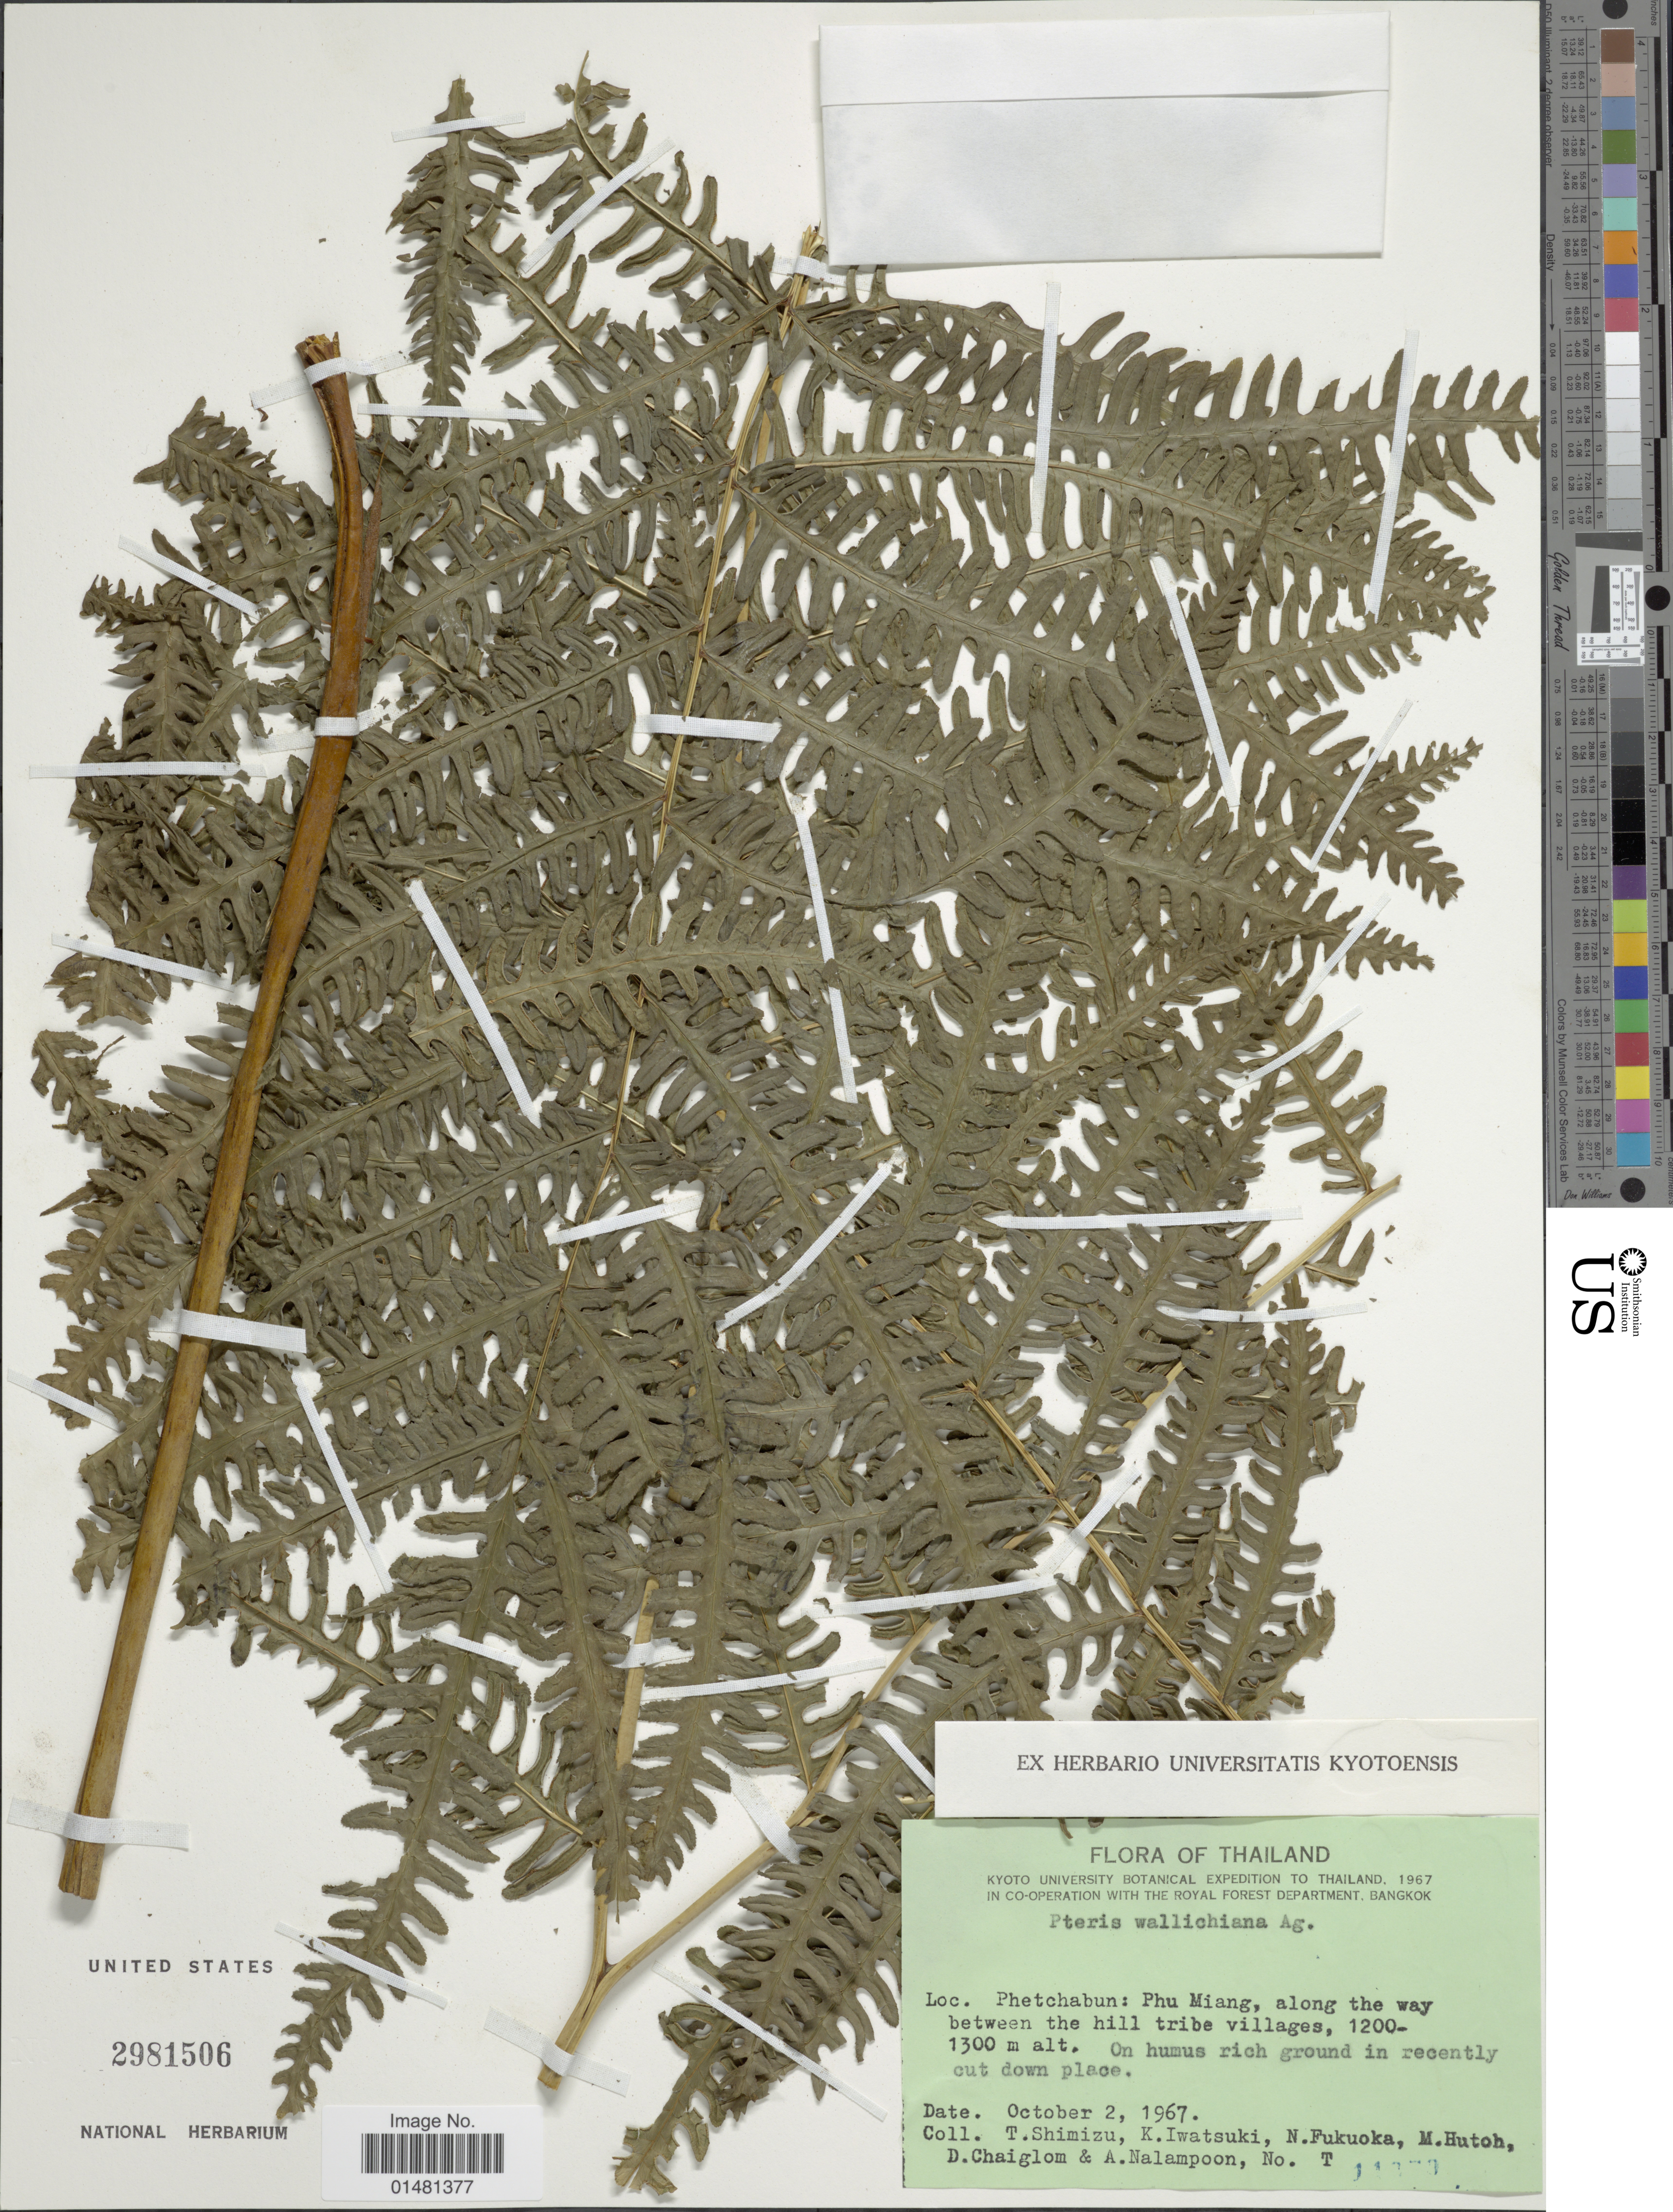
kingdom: Plantae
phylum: Tracheophyta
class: Polypodiopsida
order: Polypodiales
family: Pteridaceae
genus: Pteris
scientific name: Pteris wallichiana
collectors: T. Shimizu, K. Iwatsuki, N. Fukuoka, M. Hutoh & et al.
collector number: T !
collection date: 1967-10-02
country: Thailand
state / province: Phetchabun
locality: Phu Miang, along the way between the hill tribe villages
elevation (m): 1200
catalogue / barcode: US 2981506